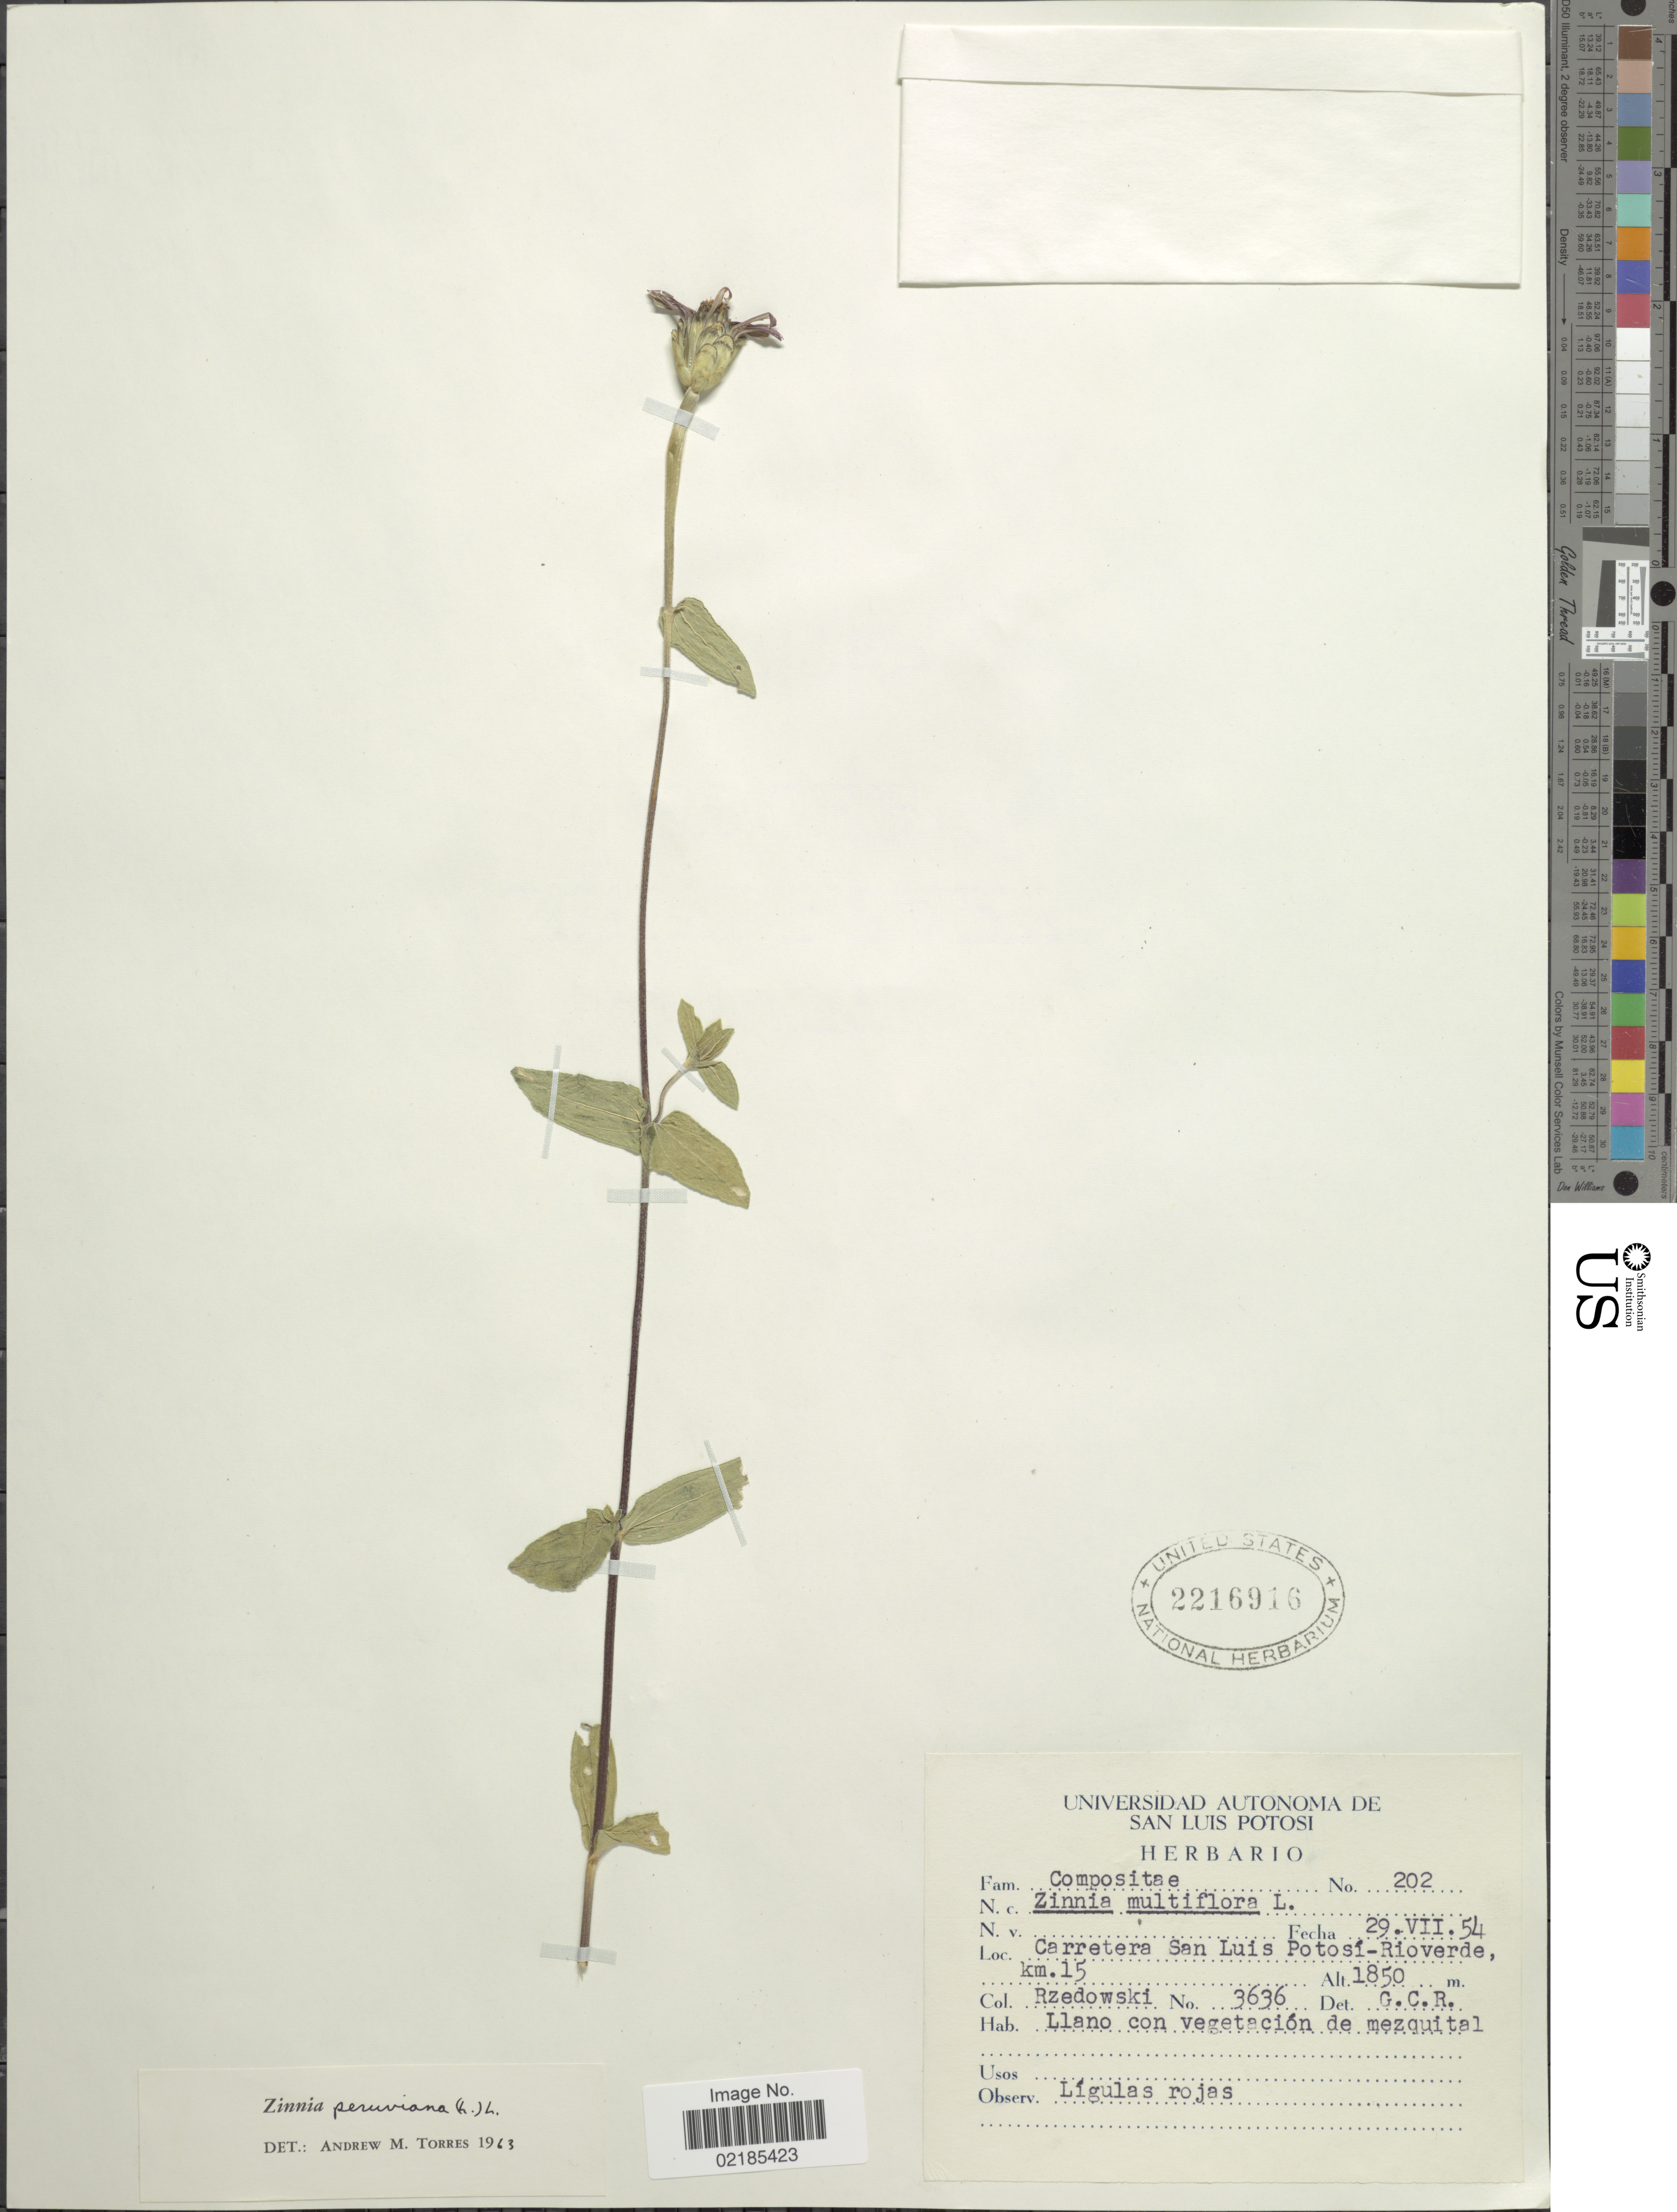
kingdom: Plantae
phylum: Tracheophyta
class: Magnoliopsida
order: Asterales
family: Asteraceae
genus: Zinnia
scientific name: Zinnia peruviana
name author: (L.) L.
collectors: Rzedowski, --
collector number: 3636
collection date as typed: Transcribed d/m/y: 29/7/54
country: Mexico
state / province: San Luis Potosí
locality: Rioverde km 15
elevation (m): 1850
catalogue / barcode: US 2216916